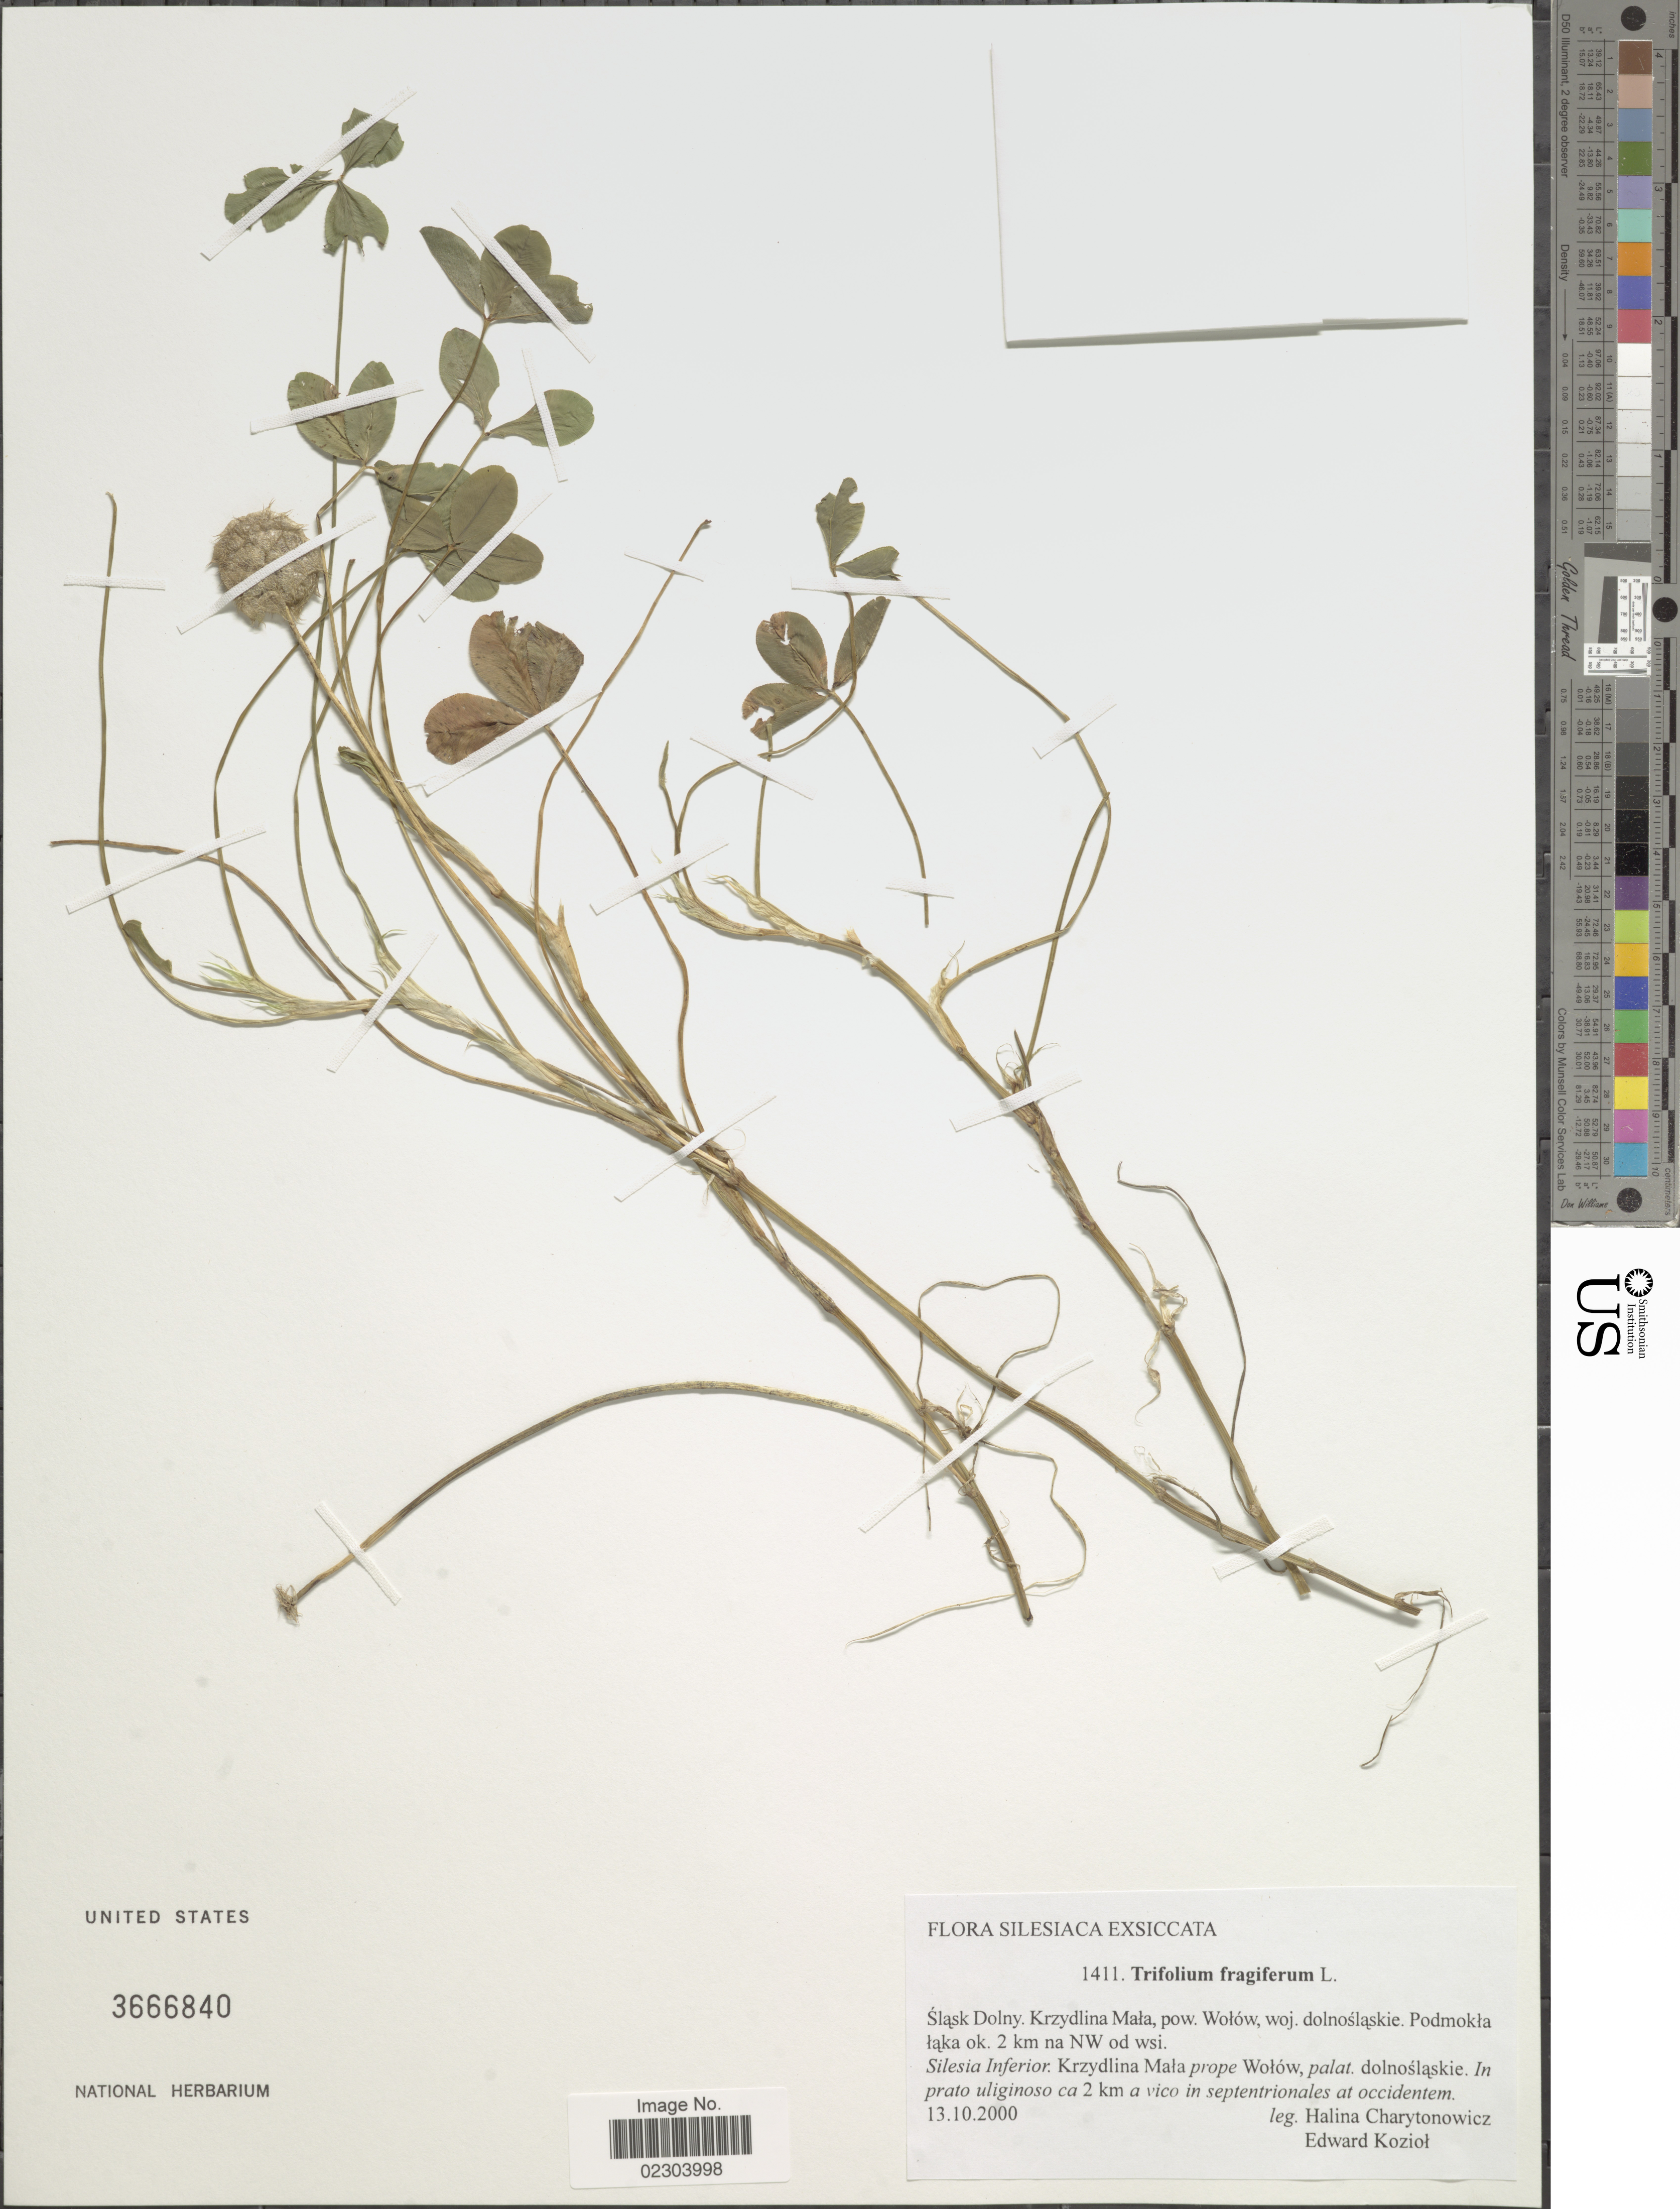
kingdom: Plantae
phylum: Tracheophyta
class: Magnoliopsida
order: Fabales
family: Fabaceae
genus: Trifolium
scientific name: Trifolium fragiferum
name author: L.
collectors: H. Charytonowicz & E. Koziol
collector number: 1411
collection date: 2000-10-13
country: Poland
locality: Silesiaca, Slask Dolny, Kryzdlina Mala, Pow. Wolow, woj, dolnoslaskie, Podmokla laka ok. 2 km na NW od wsi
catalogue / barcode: US 3666840